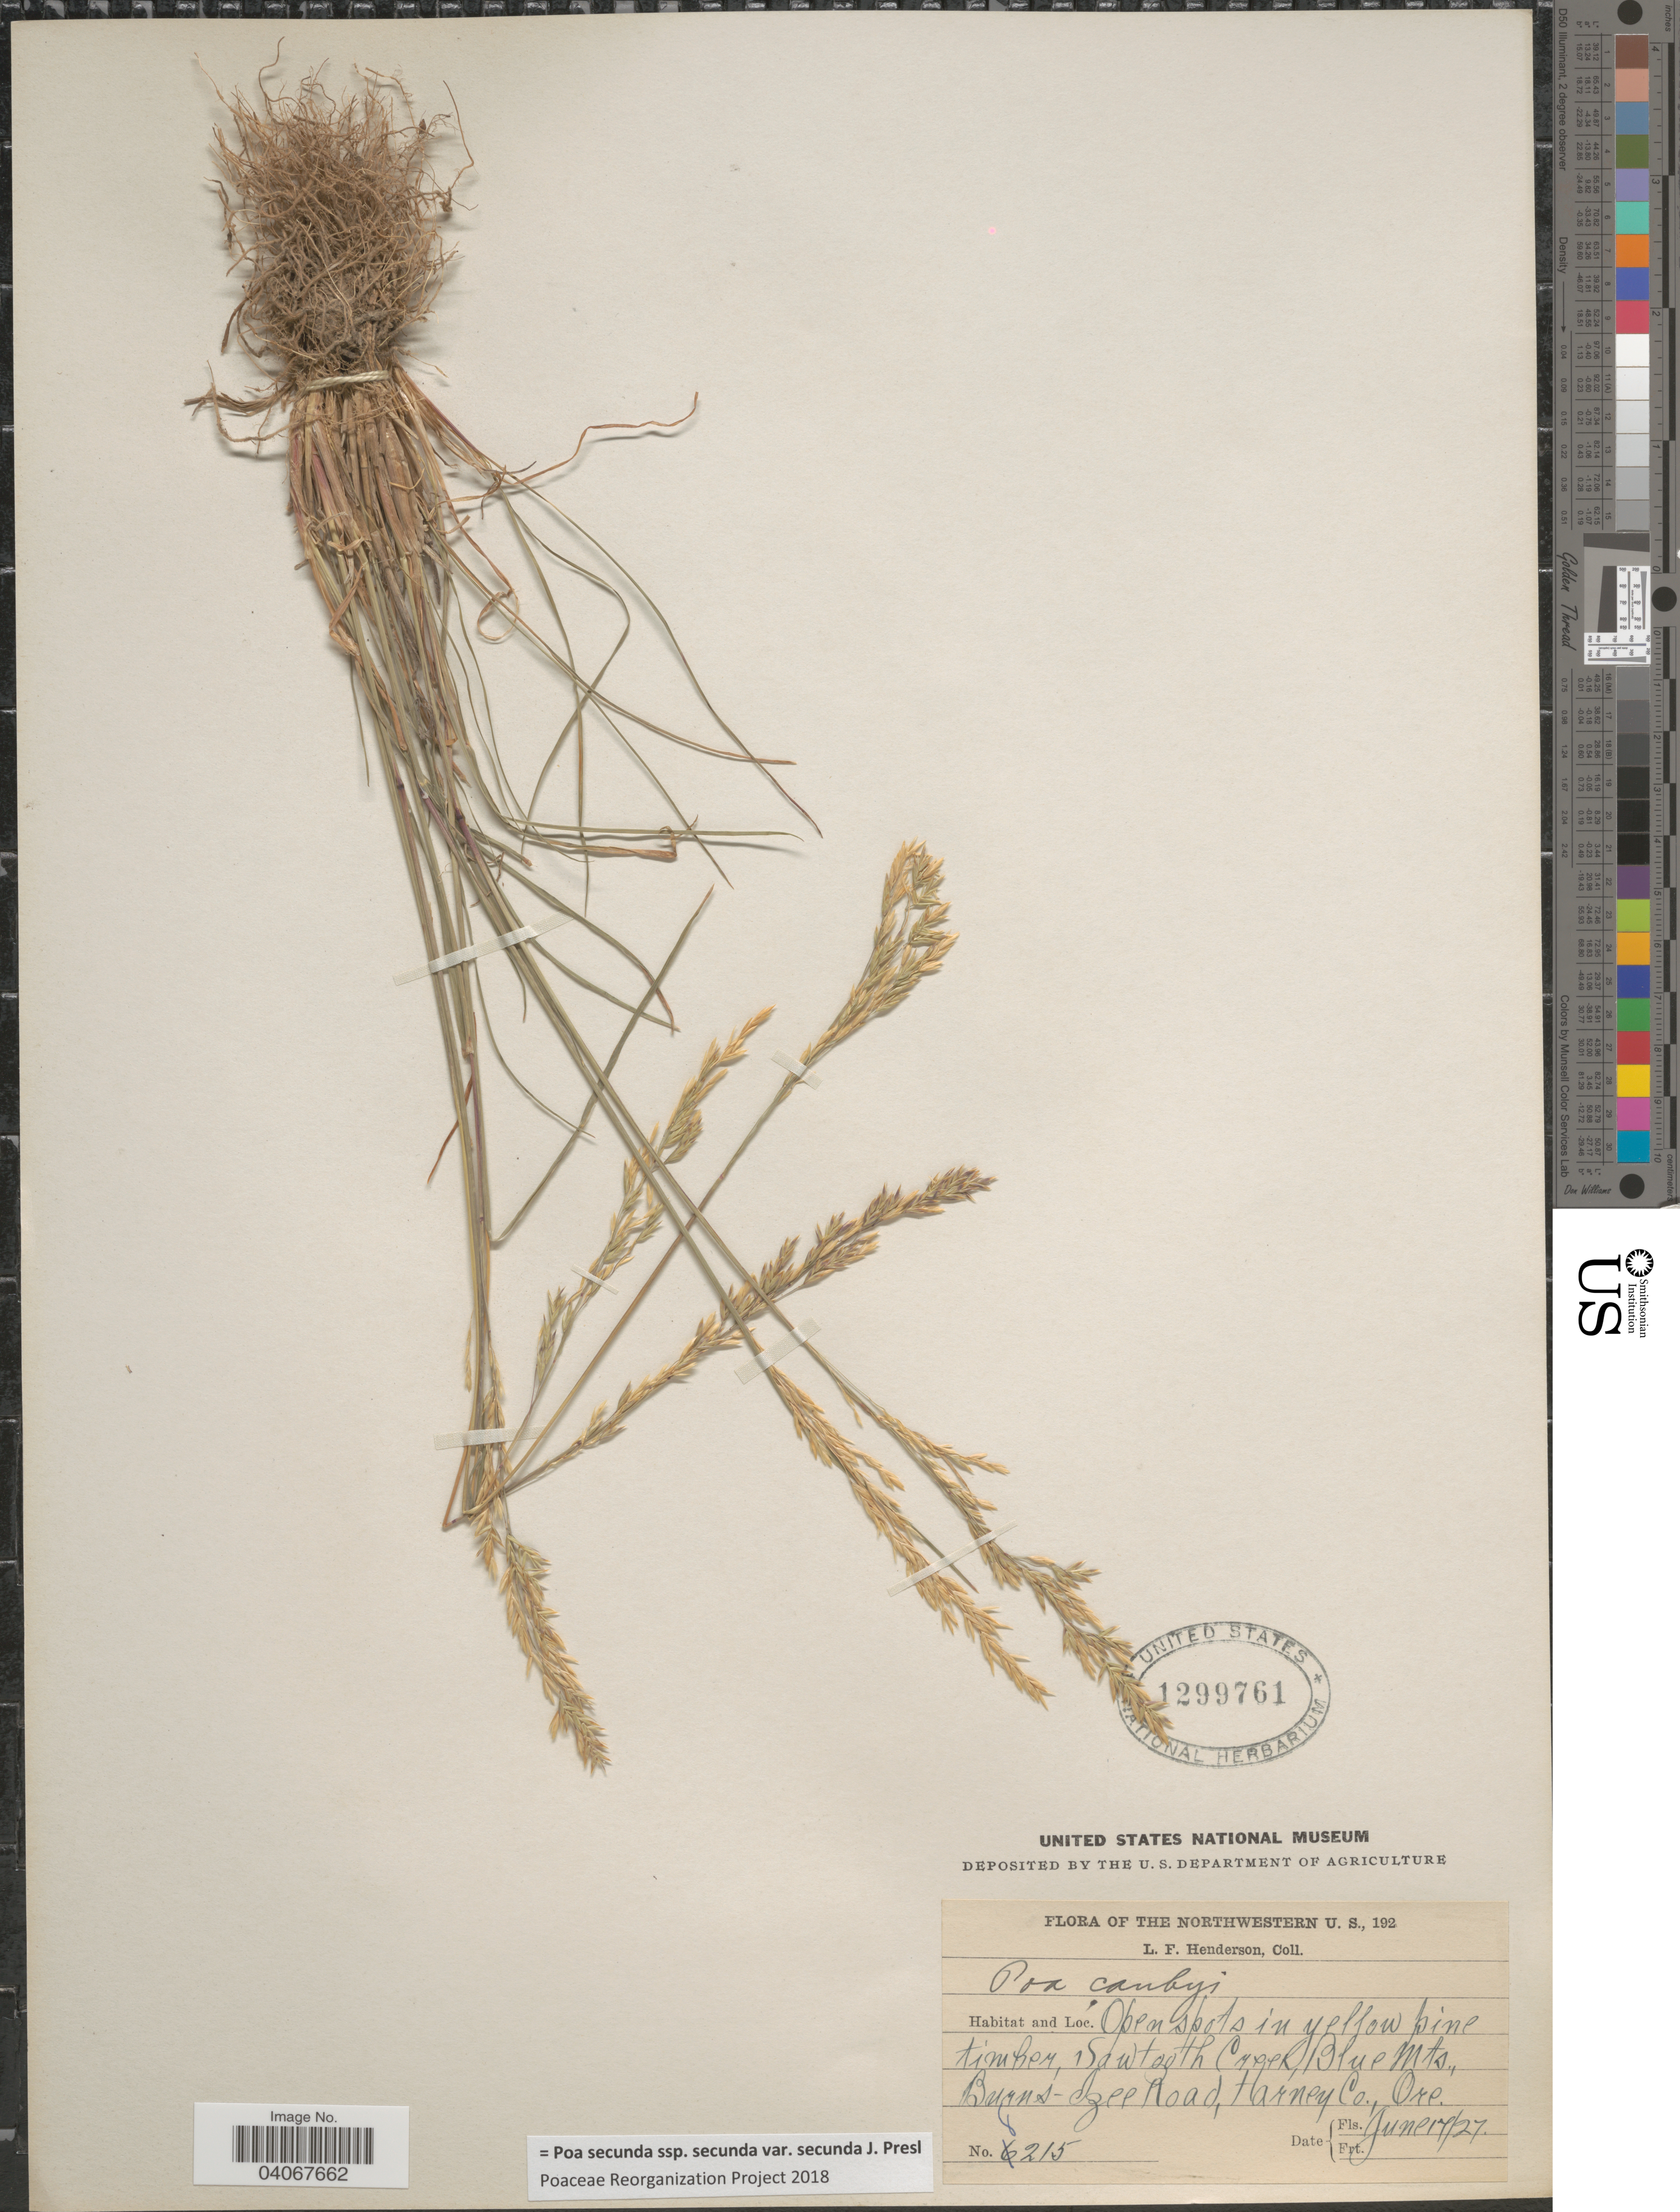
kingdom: Plantae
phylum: Tracheophyta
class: Liliopsida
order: Poales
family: Poaceae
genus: Poa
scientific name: Poa secunda subsp. secunda var. secunda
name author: J. Presl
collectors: L. Henderson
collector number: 8215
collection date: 1927-06-17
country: United States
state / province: Oregon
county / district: Harney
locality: Sawtooth Creek, Blue Mts., Burns-Izee Road, Harney Co.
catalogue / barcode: US 1299761